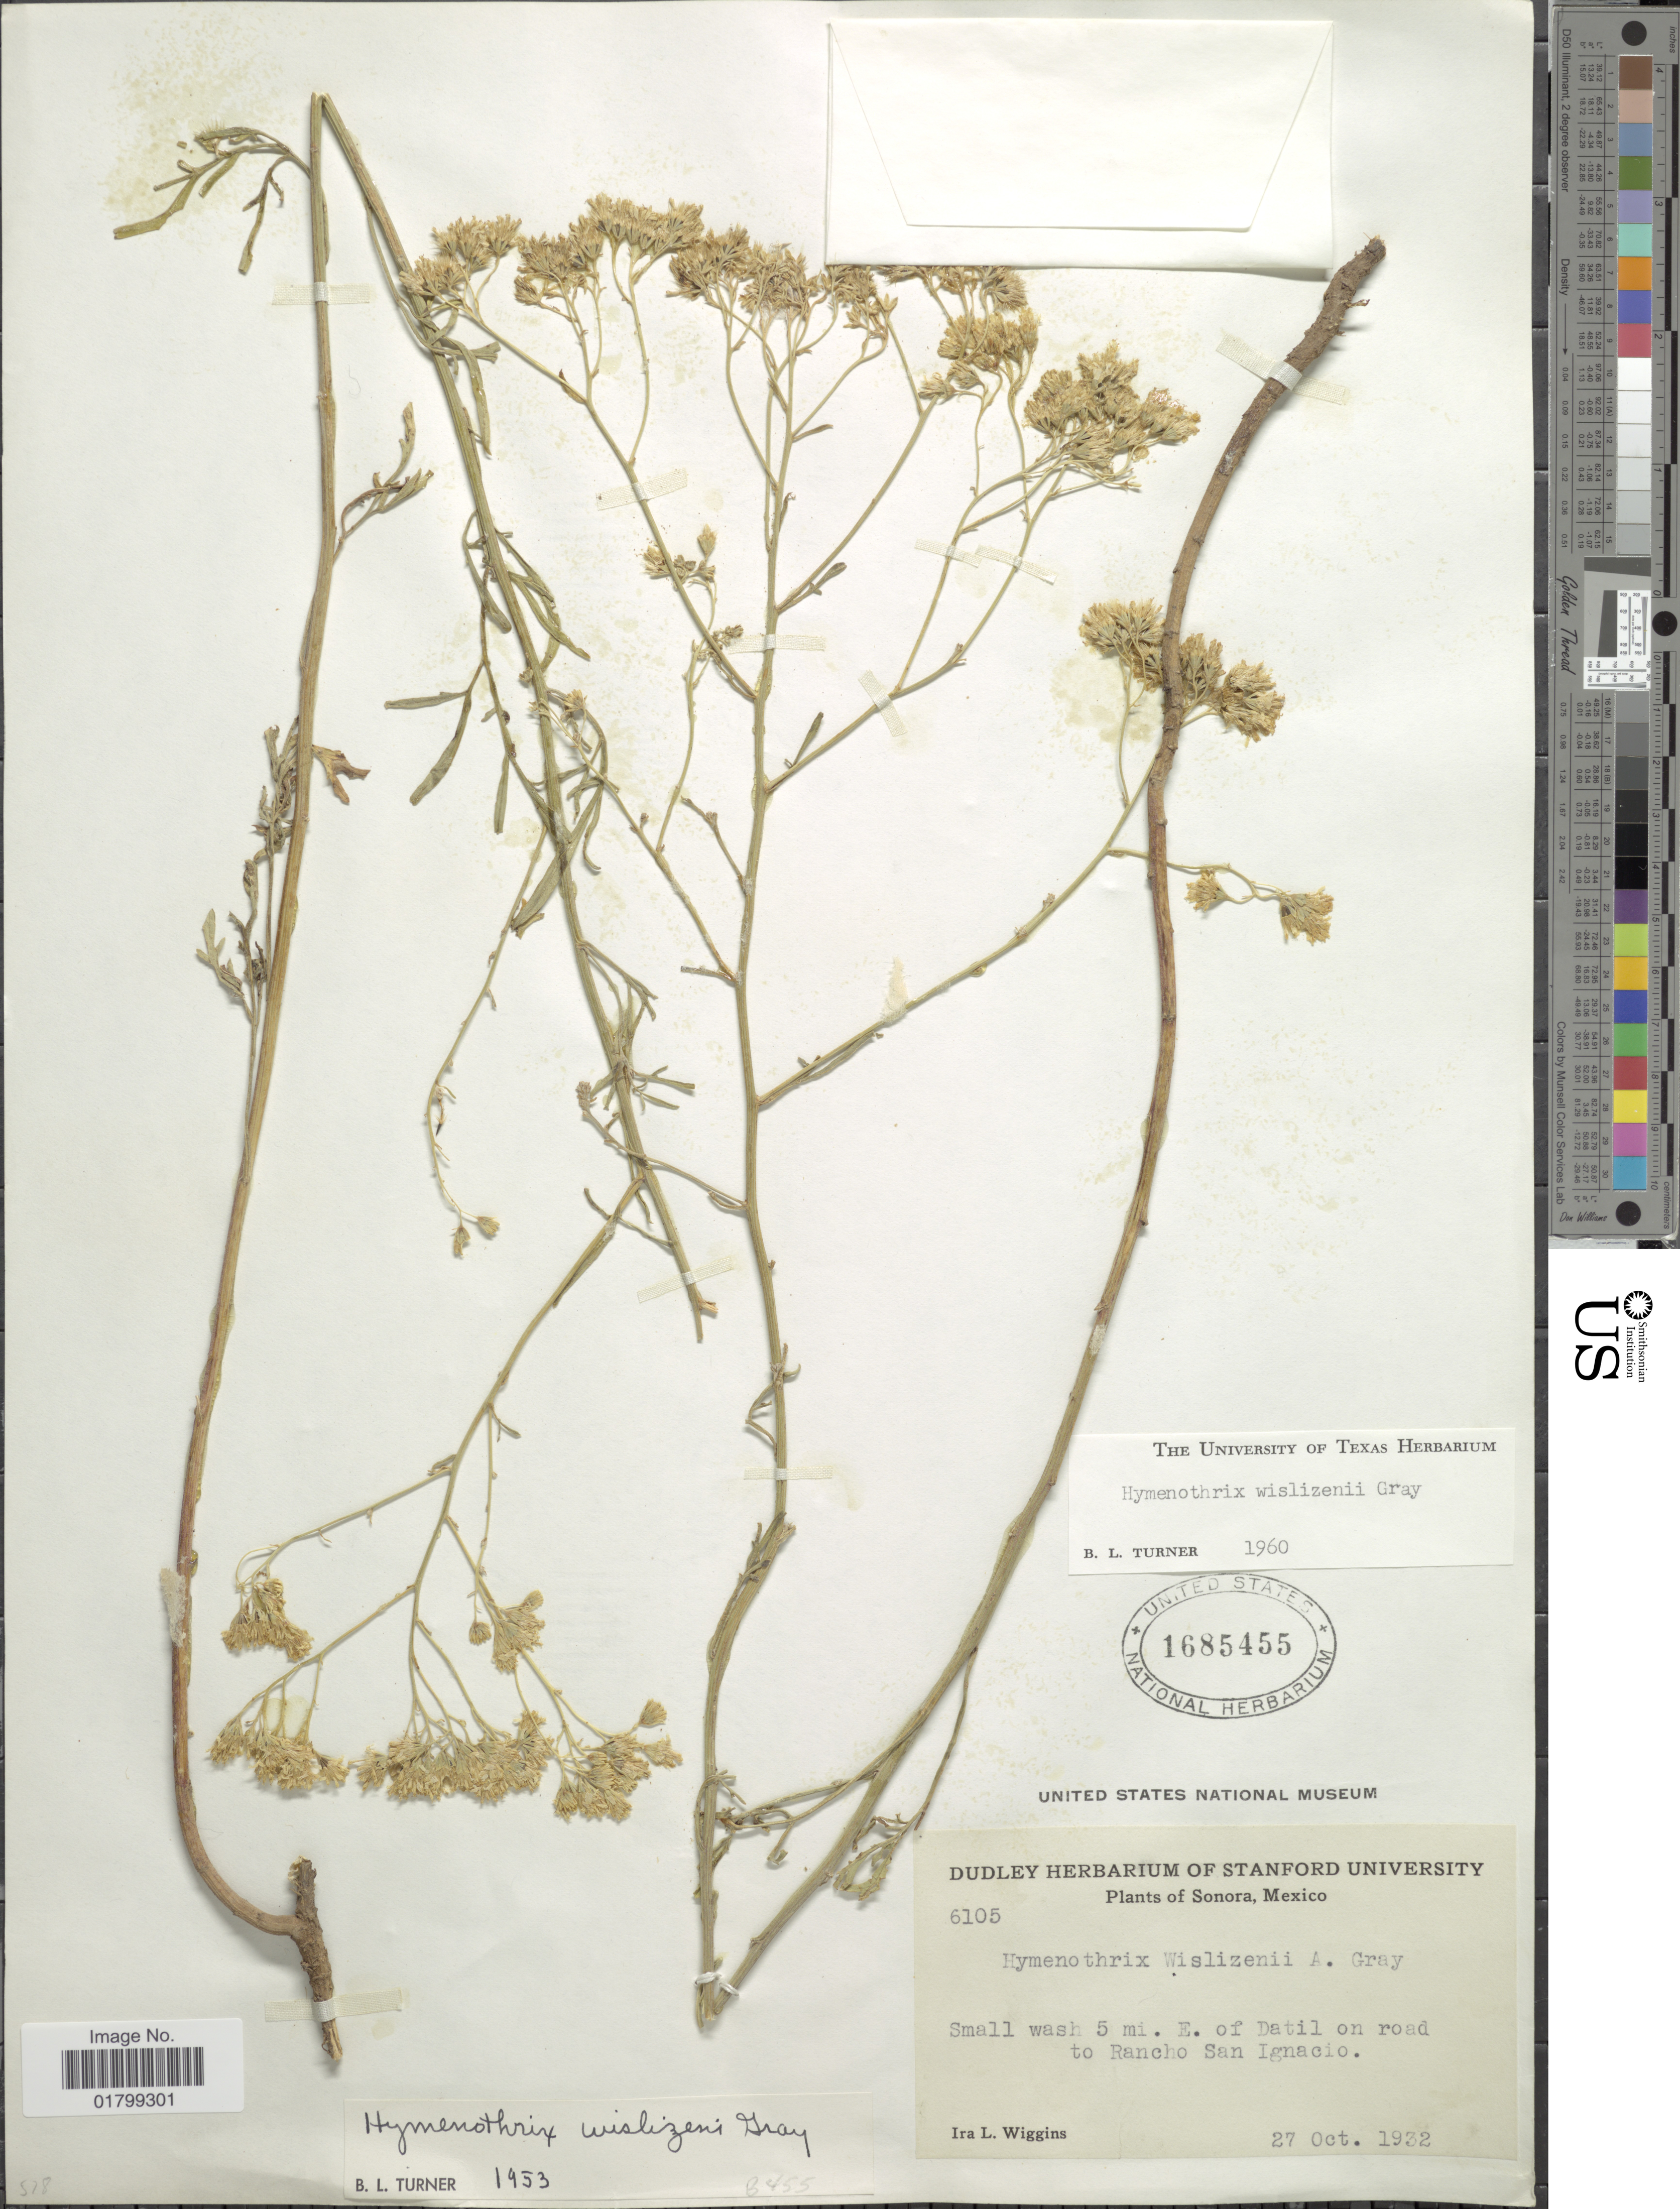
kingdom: Plantae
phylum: Tracheophyta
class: Magnoliopsida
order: Asterales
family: Asteraceae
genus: Hymenothrix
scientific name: Hymenothrix wislizenii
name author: A. Gray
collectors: I. L. Wiggins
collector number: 6105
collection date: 1932-10-27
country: Mexico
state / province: Sonora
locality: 5 mi. E. of Datil on road to Rancho San Ignacio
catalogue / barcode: US 1685455